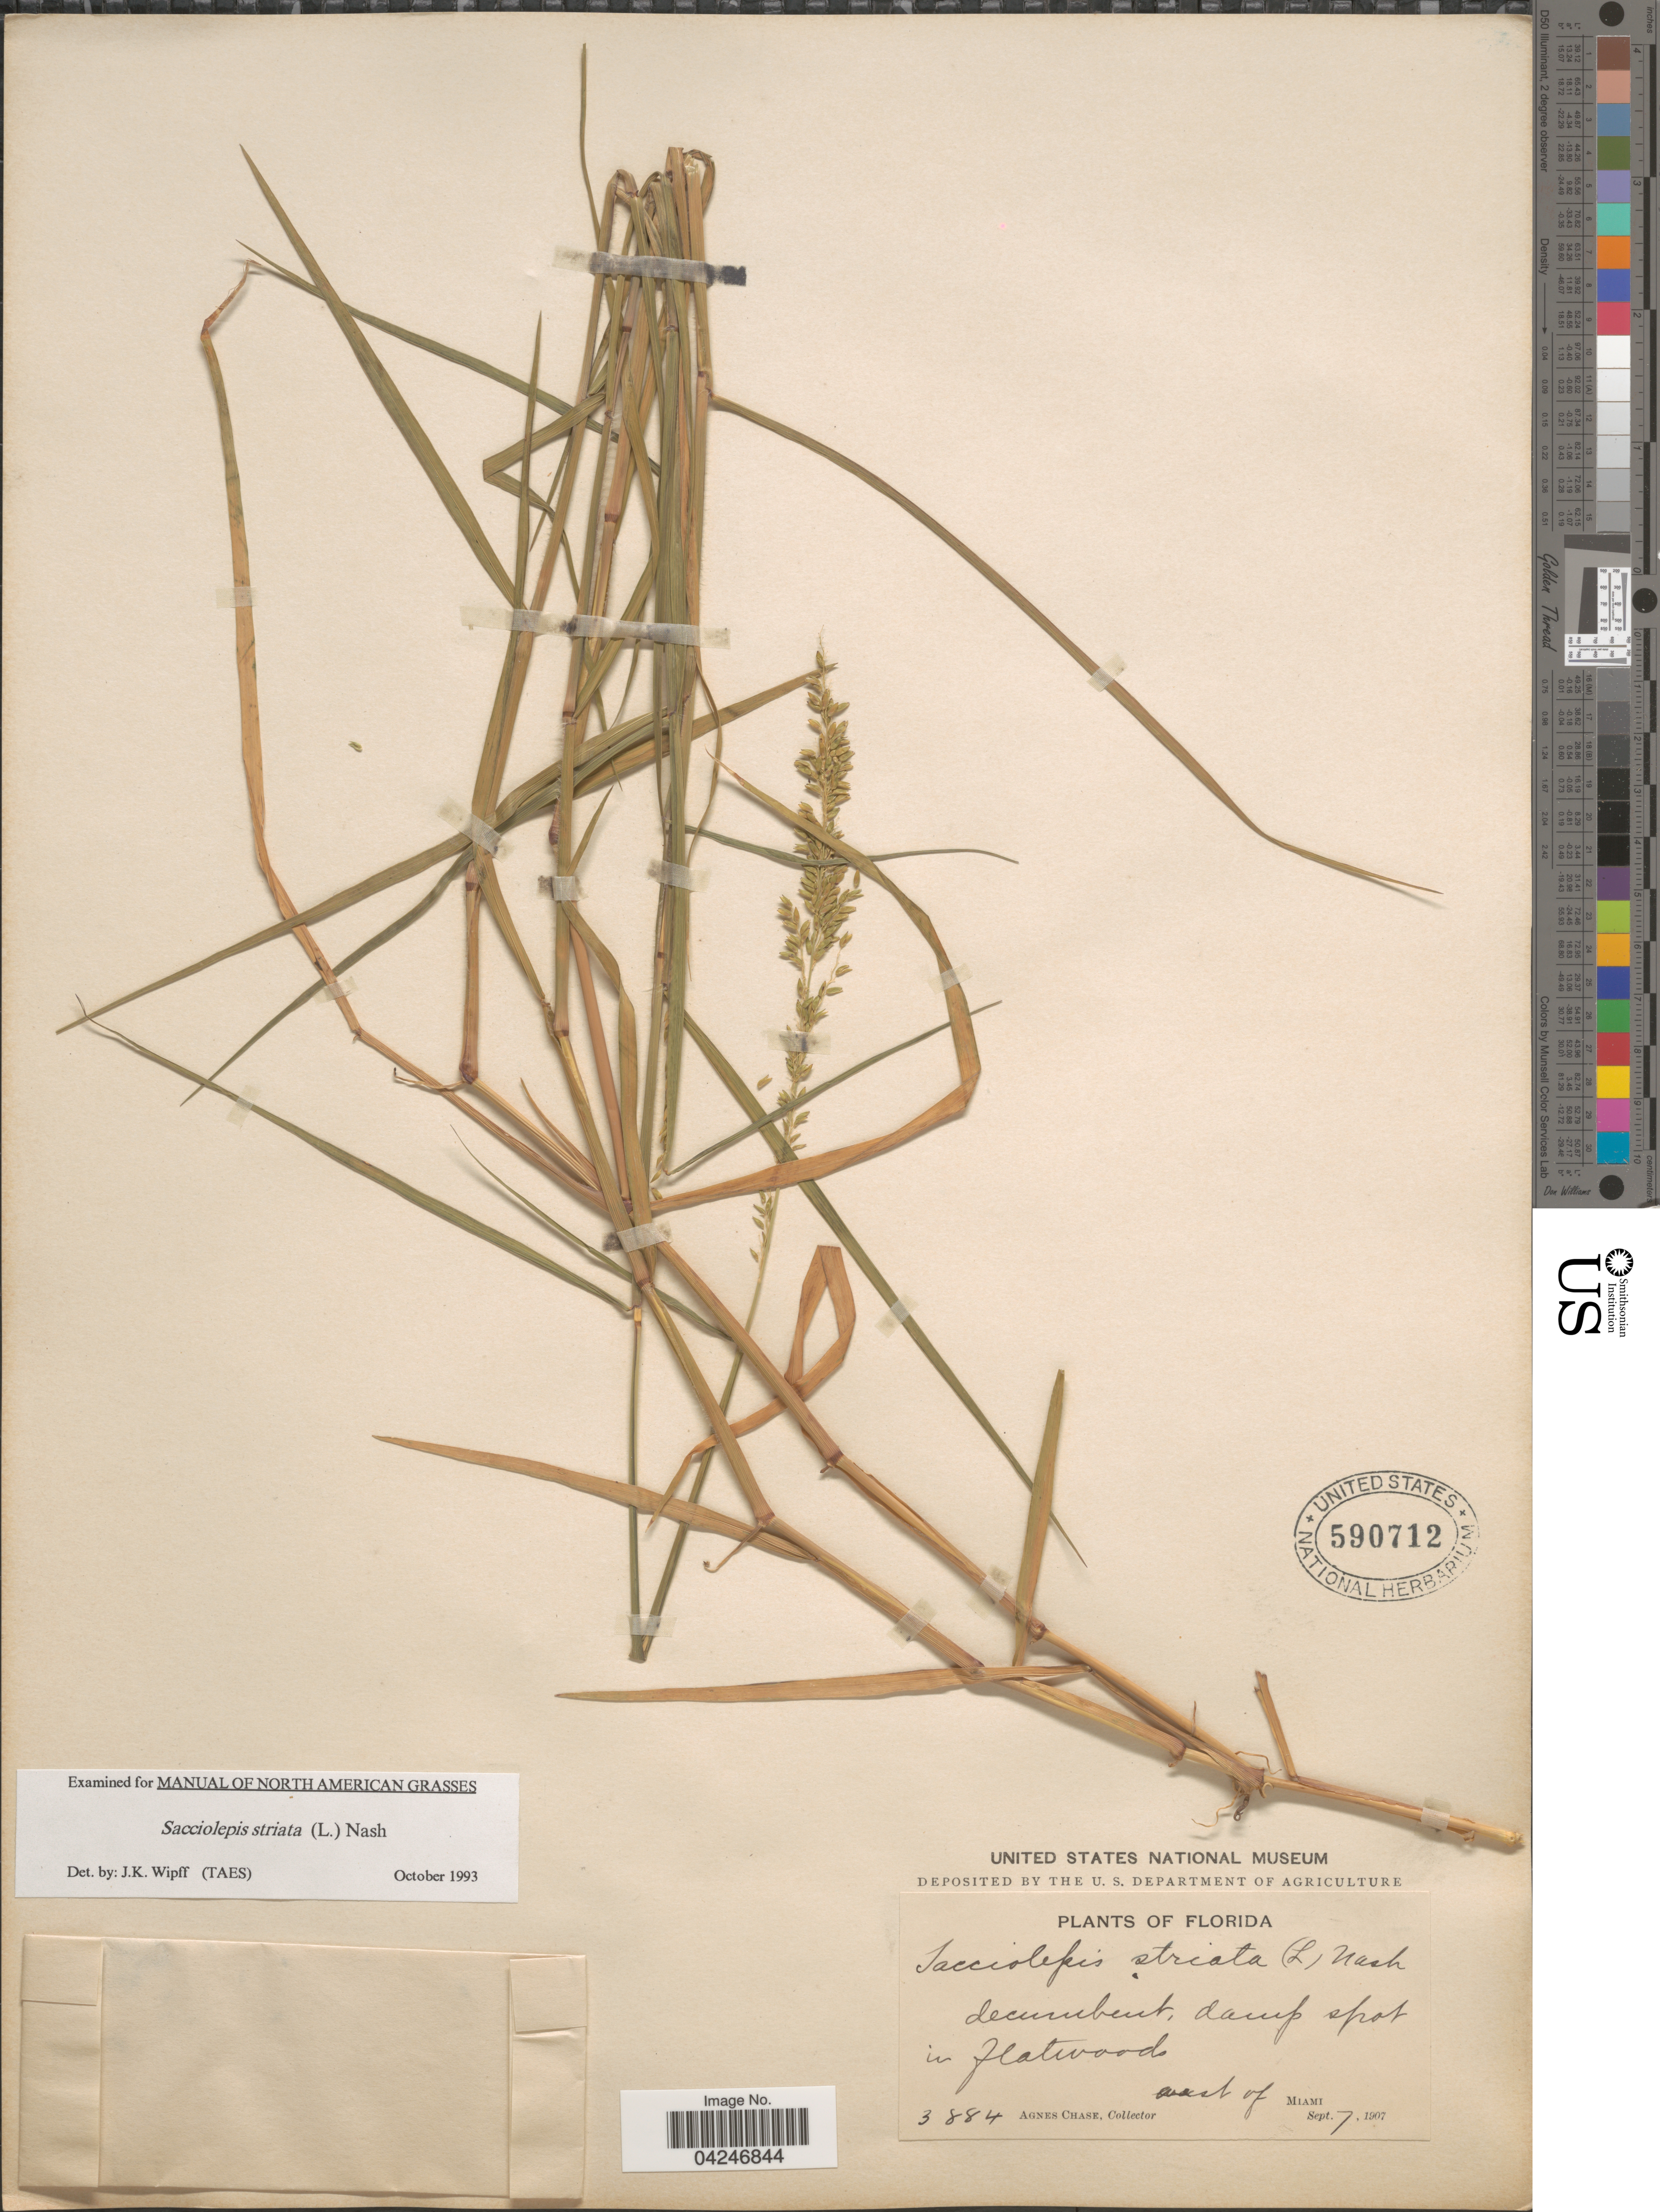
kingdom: Plantae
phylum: Tracheophyta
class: Liliopsida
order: Poales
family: Poaceae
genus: Sacciolepis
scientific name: Sacciolepis striata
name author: (L.) Nash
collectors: A. Chase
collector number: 3884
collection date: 1907-09-07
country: United States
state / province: Florida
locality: West of Miami.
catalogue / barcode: US 590712